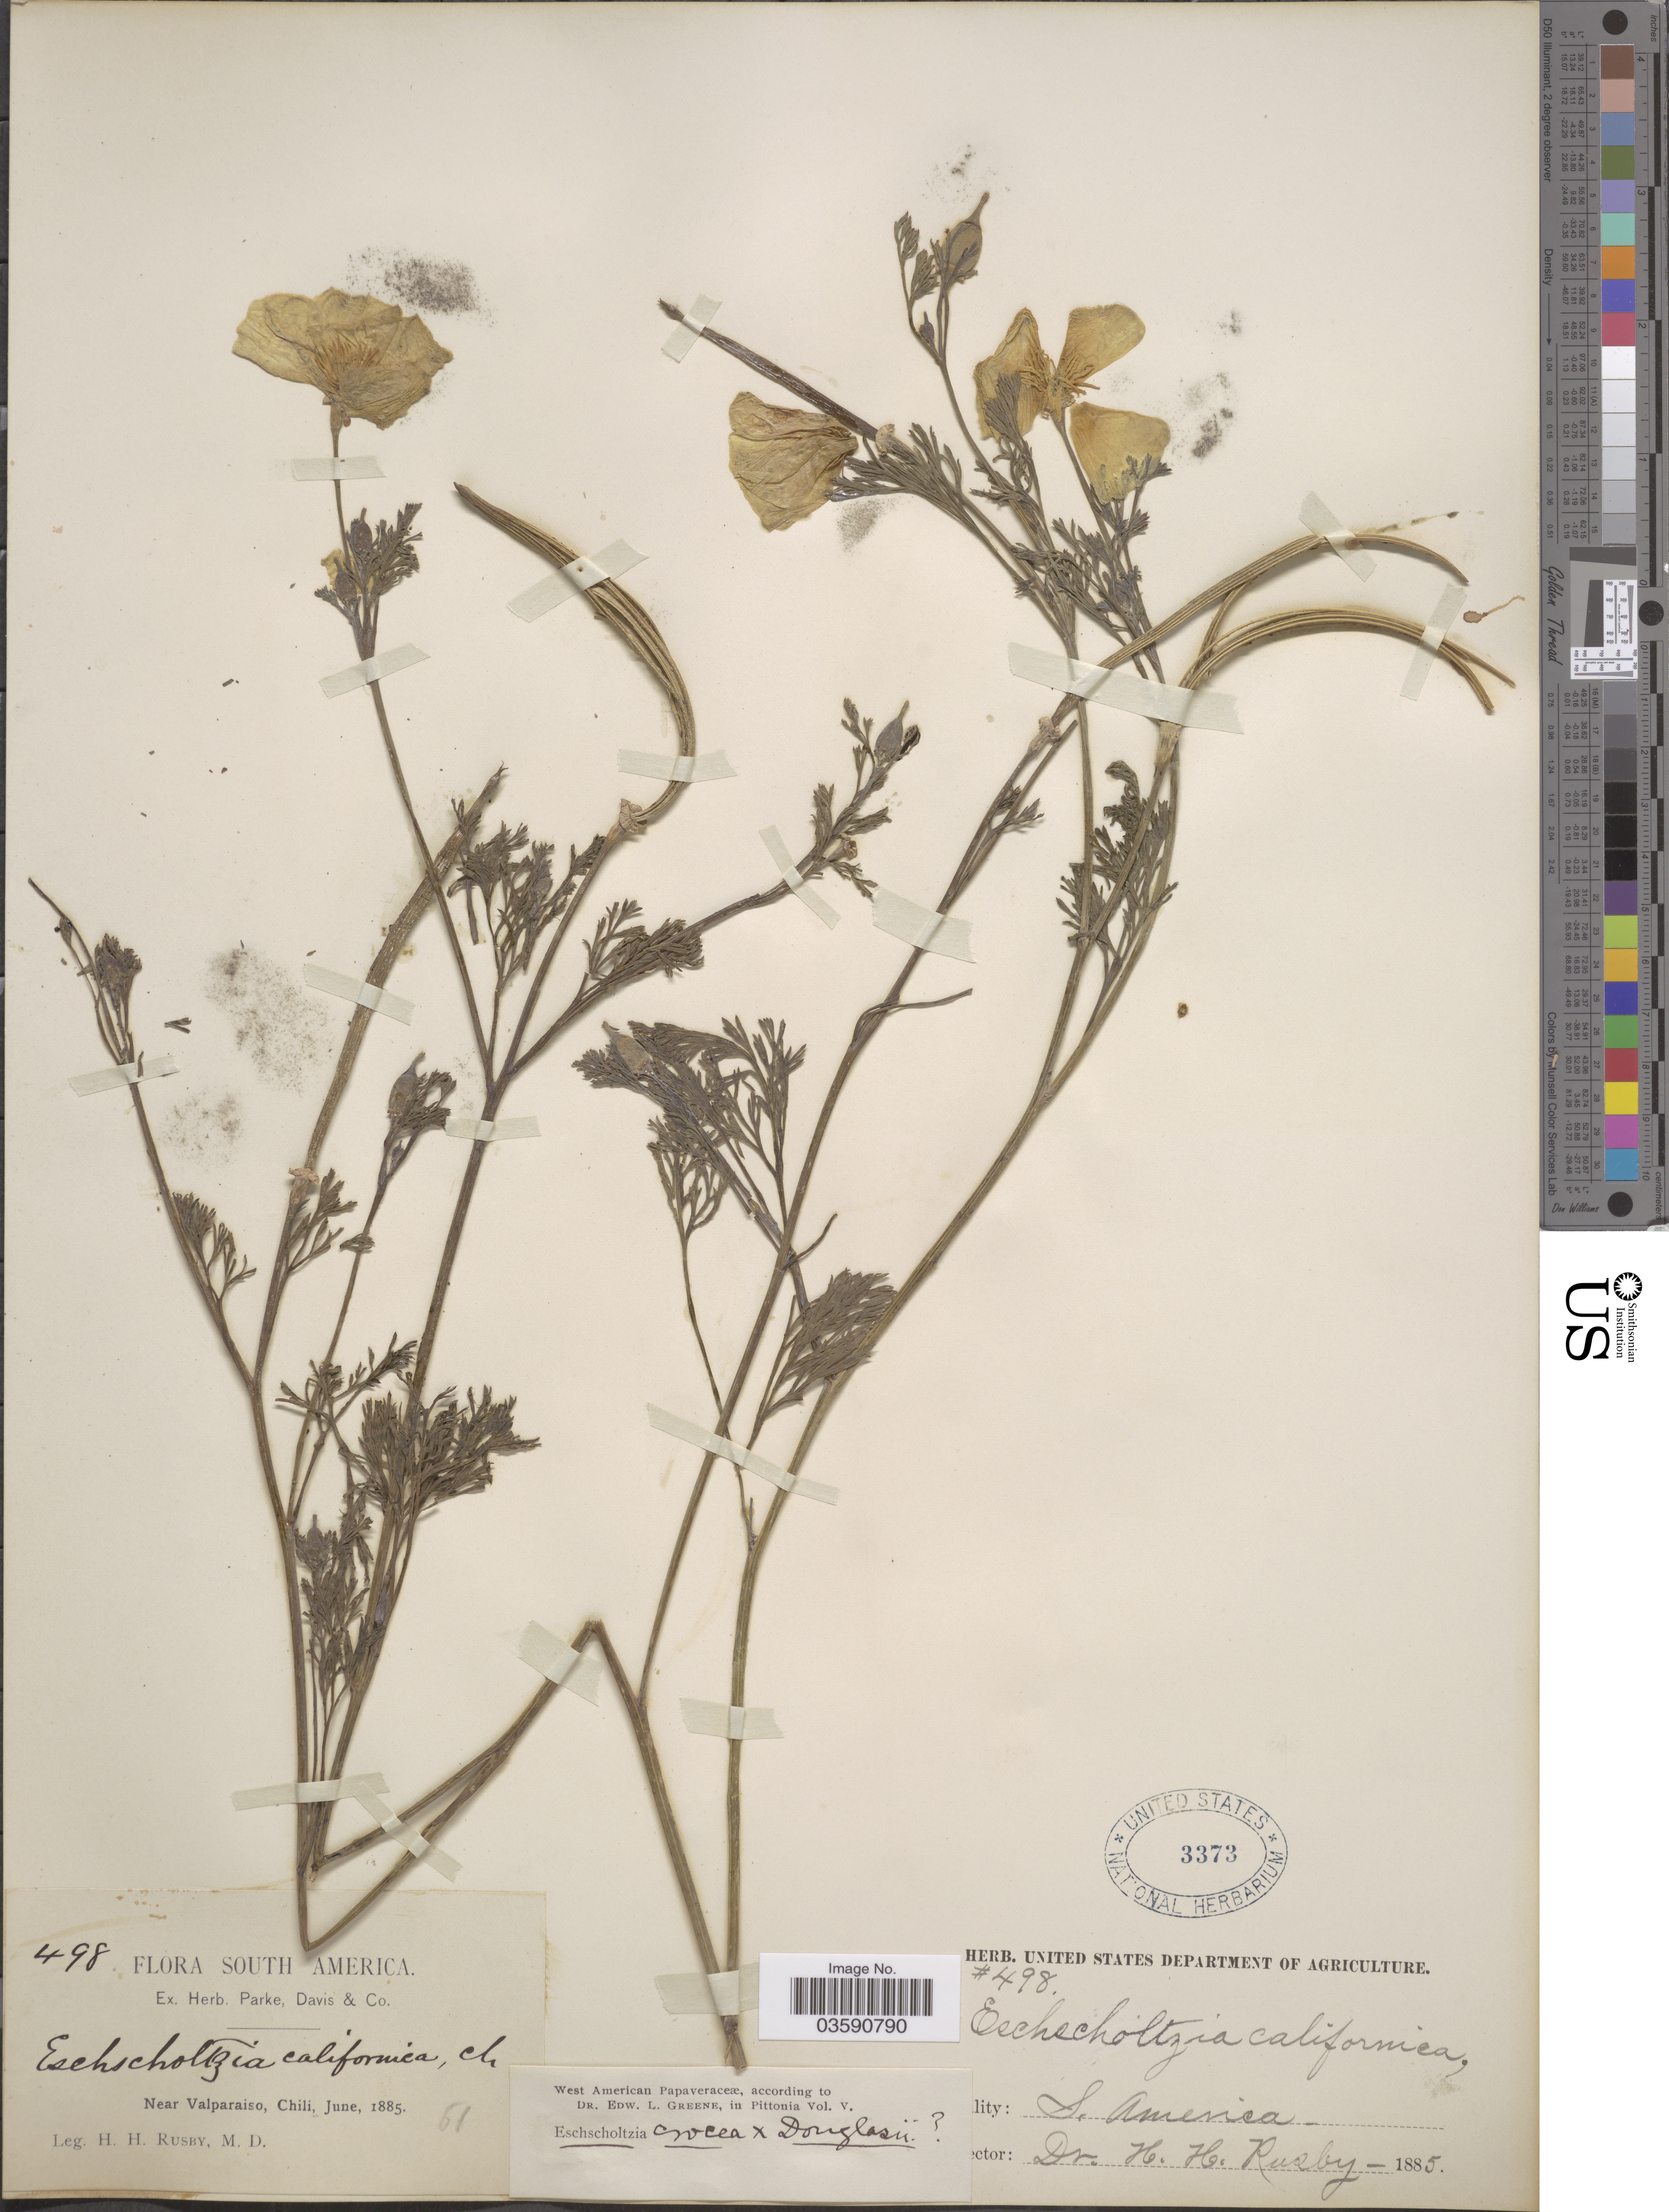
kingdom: Plantae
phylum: Tracheophyta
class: Magnoliopsida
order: Ranunculales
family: Papaveraceae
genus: Eschscholzia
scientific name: Eschscholzia californica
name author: Cham.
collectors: H. H. Rusby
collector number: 498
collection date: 1885-06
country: Chile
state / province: Valparaíso (V)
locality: Near Valparaiso.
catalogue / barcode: US 3373